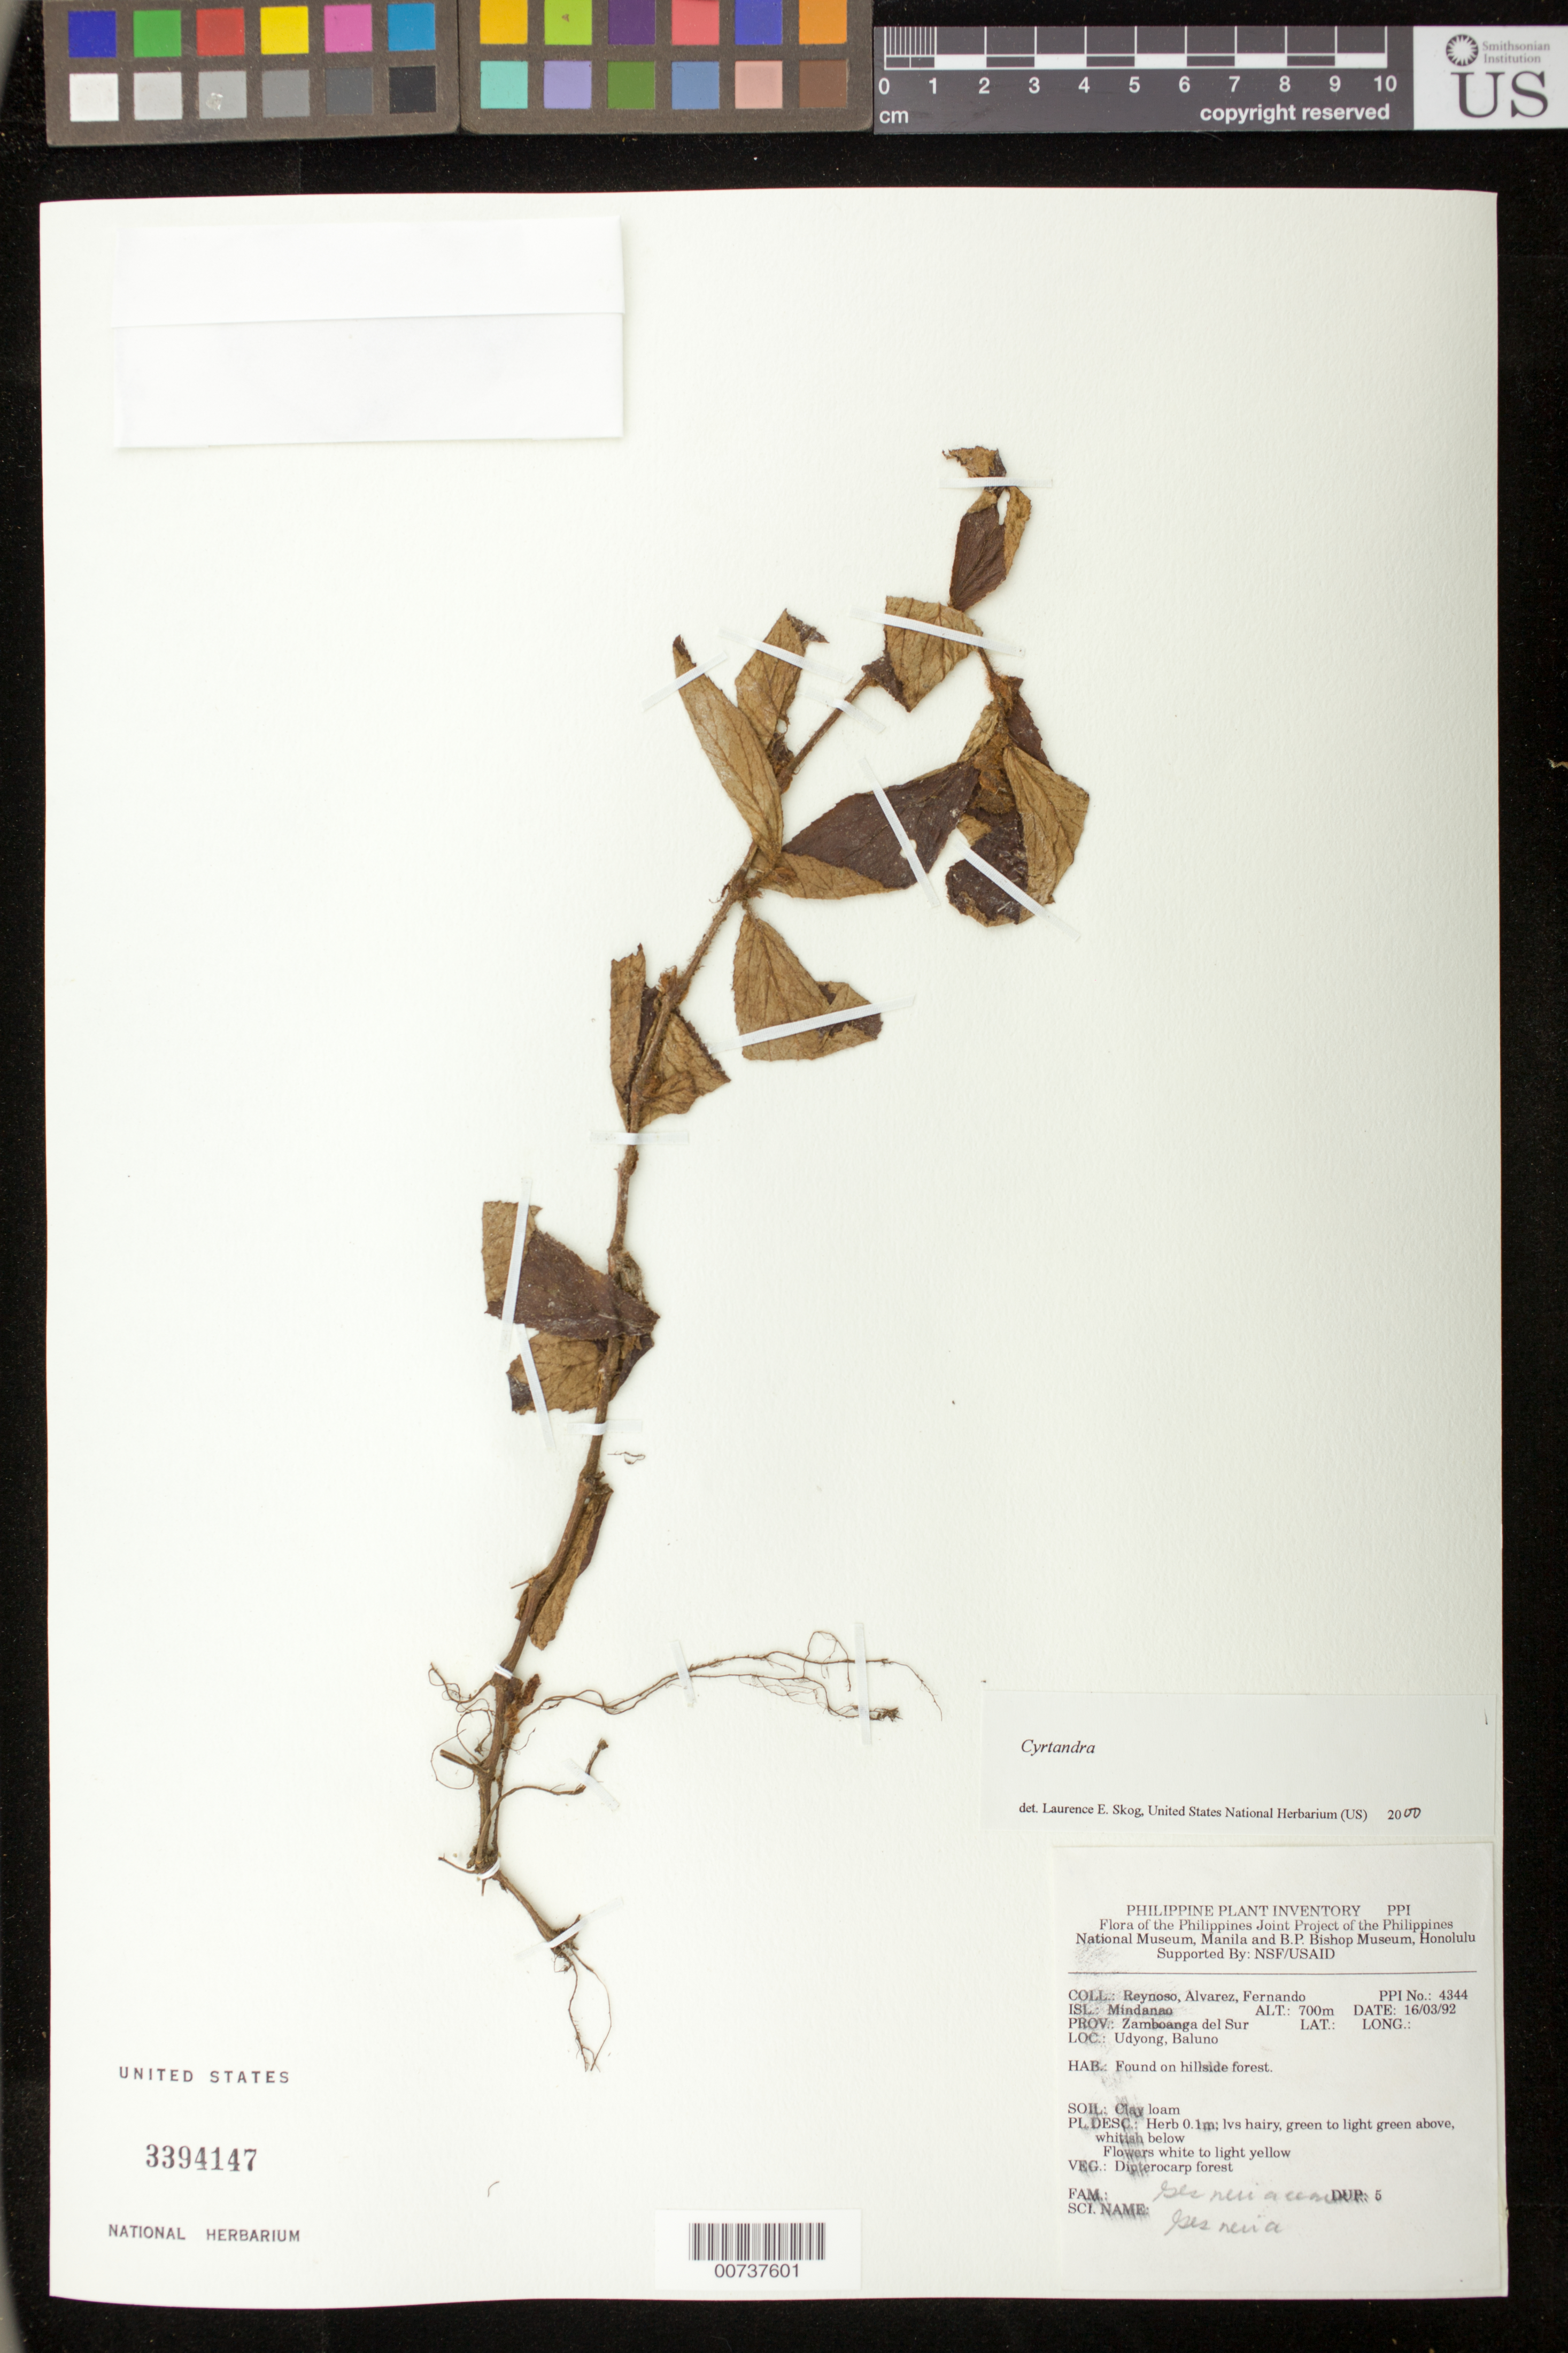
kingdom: Plantae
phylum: Tracheophyta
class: Magnoliopsida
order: Lamiales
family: Gesneriaceae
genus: Cyrtandra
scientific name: Cyrtandra sp.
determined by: Skog, Laurence E.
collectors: E. Reynoso, -- Alvarez & -- Fernando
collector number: PPI No. 4344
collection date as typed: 16 Mar 1992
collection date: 1992-03-16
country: Philippines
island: Mindanao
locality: Prov. Zamboanga del Sur; Udyong, Baluno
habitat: Dipterocarp forest; clay loam; found on hillside forest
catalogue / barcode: US 3394147